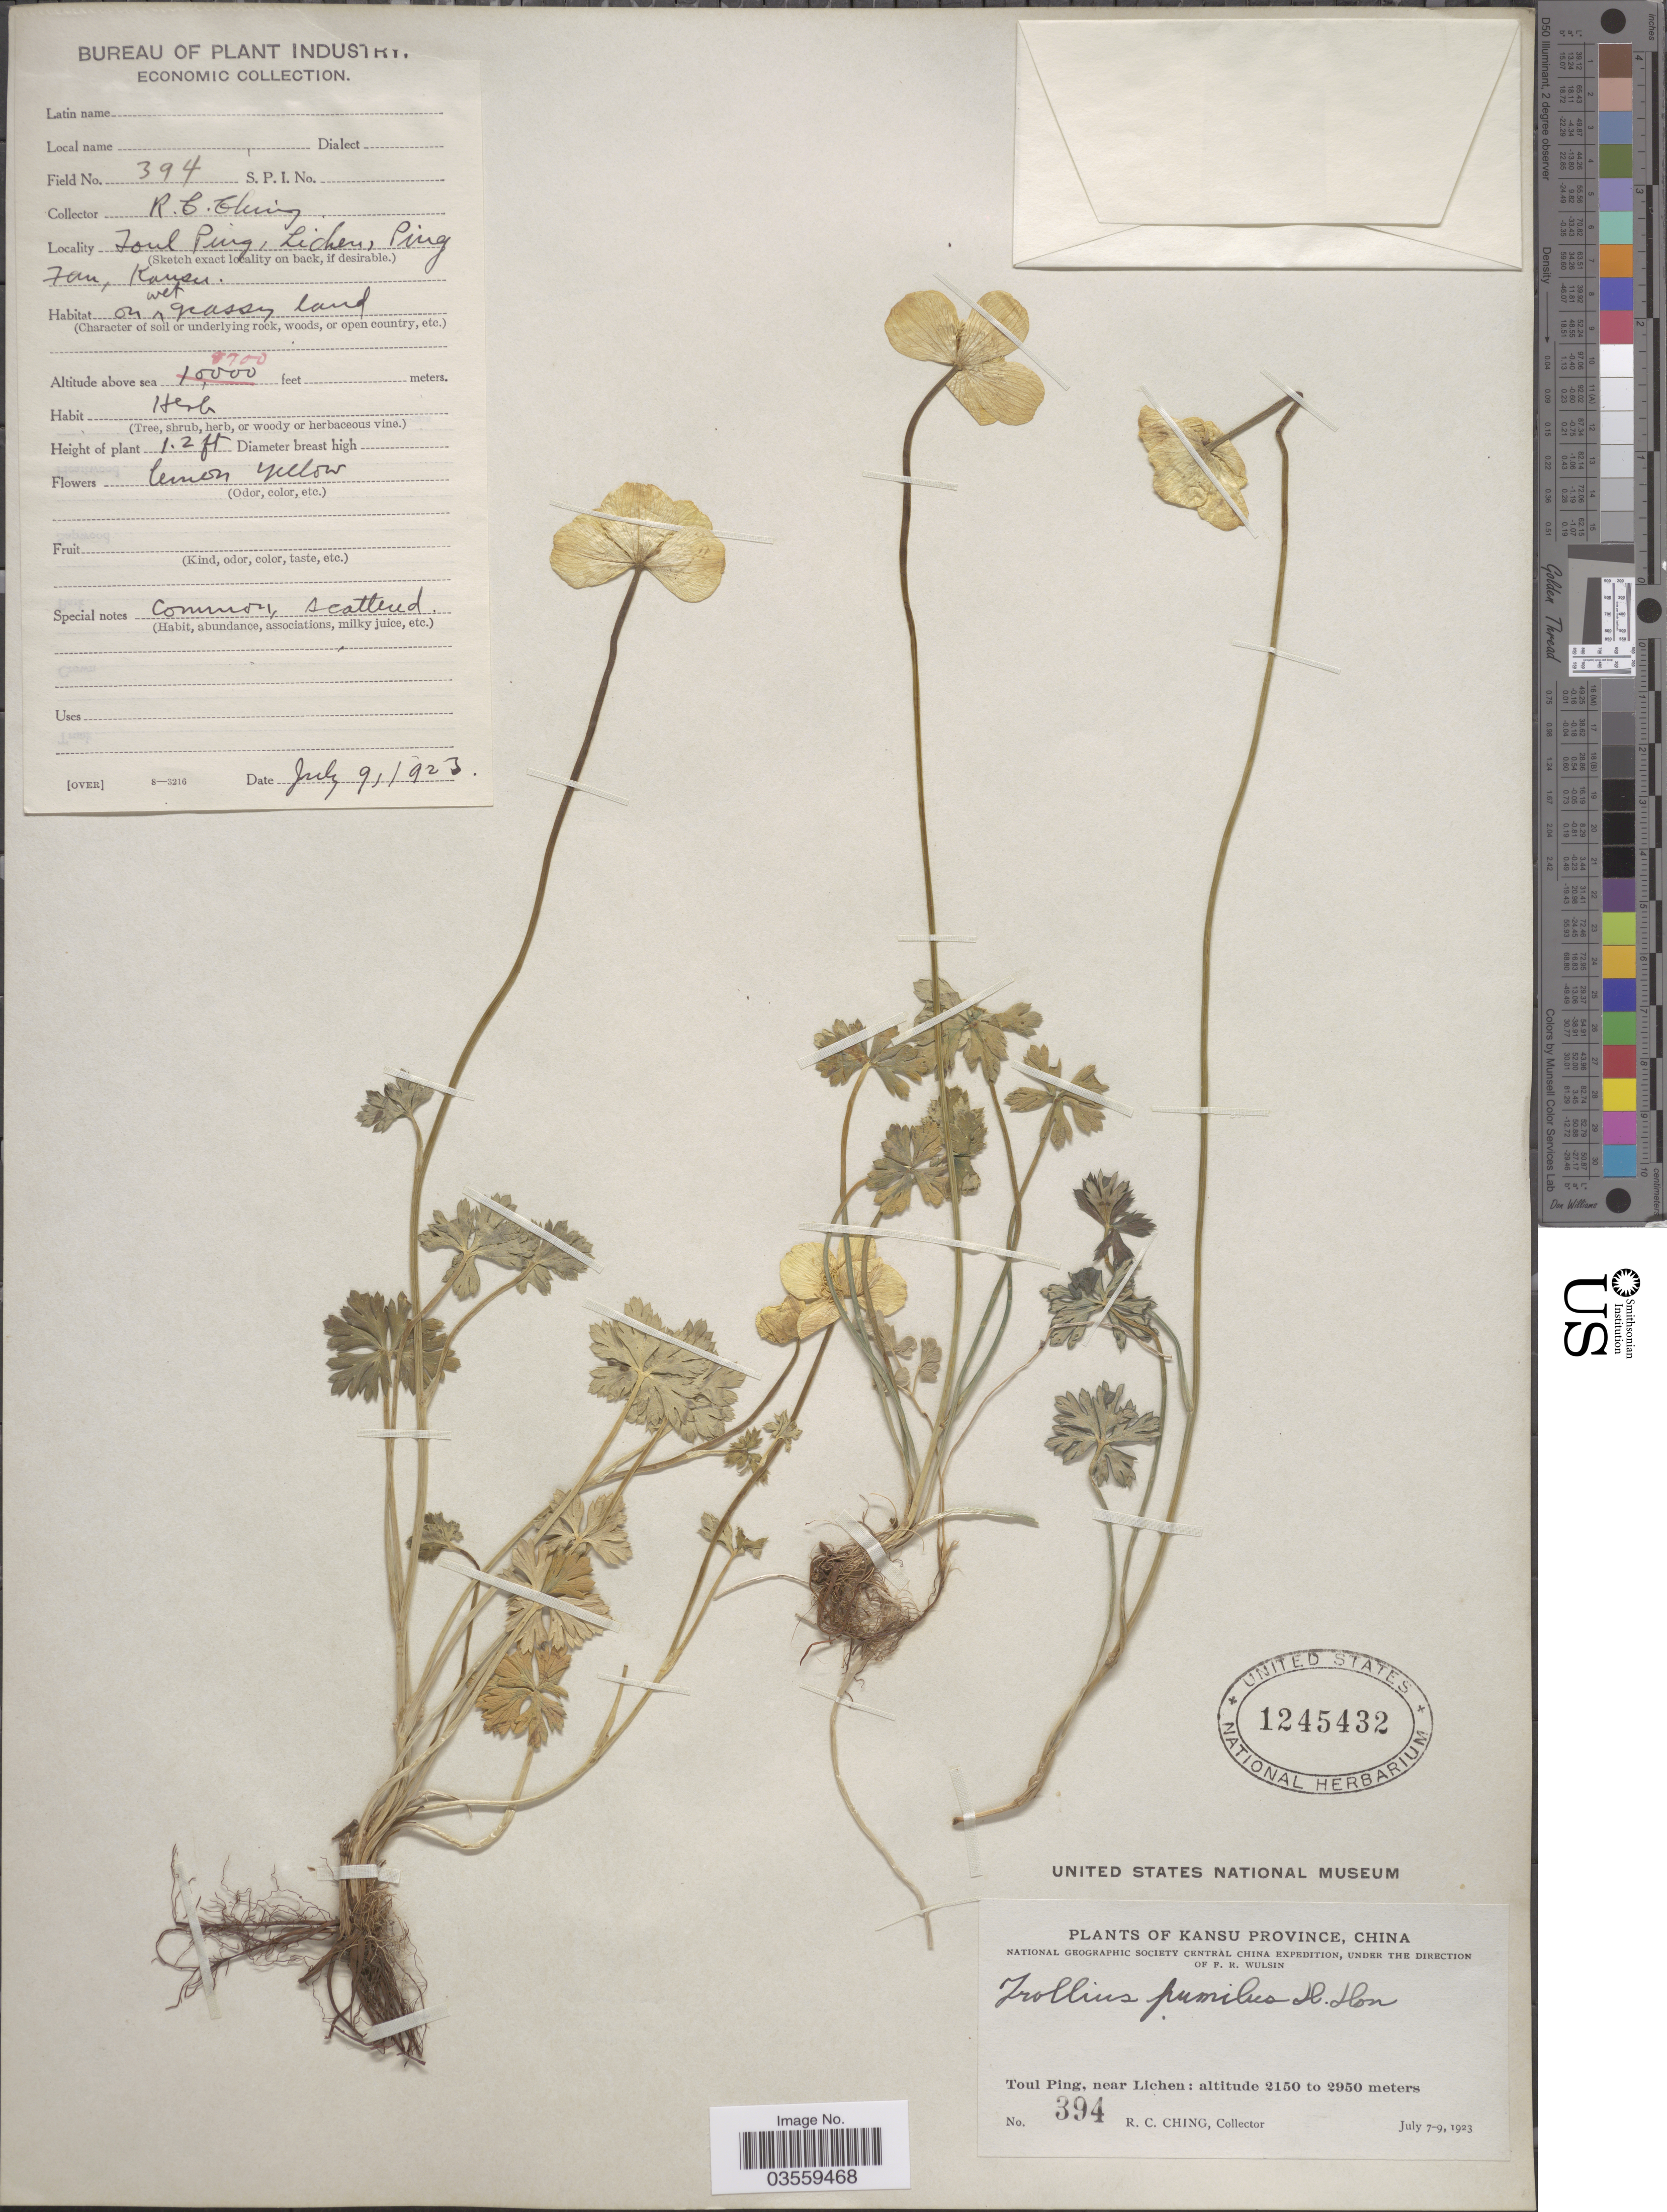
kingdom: Plantae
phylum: Tracheophyta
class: Magnoliopsida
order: Ranunculales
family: Ranunculaceae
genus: Trollius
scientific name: Trollius pumilus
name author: D. Don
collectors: R. C. Ching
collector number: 394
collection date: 1923-07-09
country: China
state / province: Gansu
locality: Kansu Province. Toul Ping, near Lichen.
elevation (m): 2652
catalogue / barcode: US 1245432